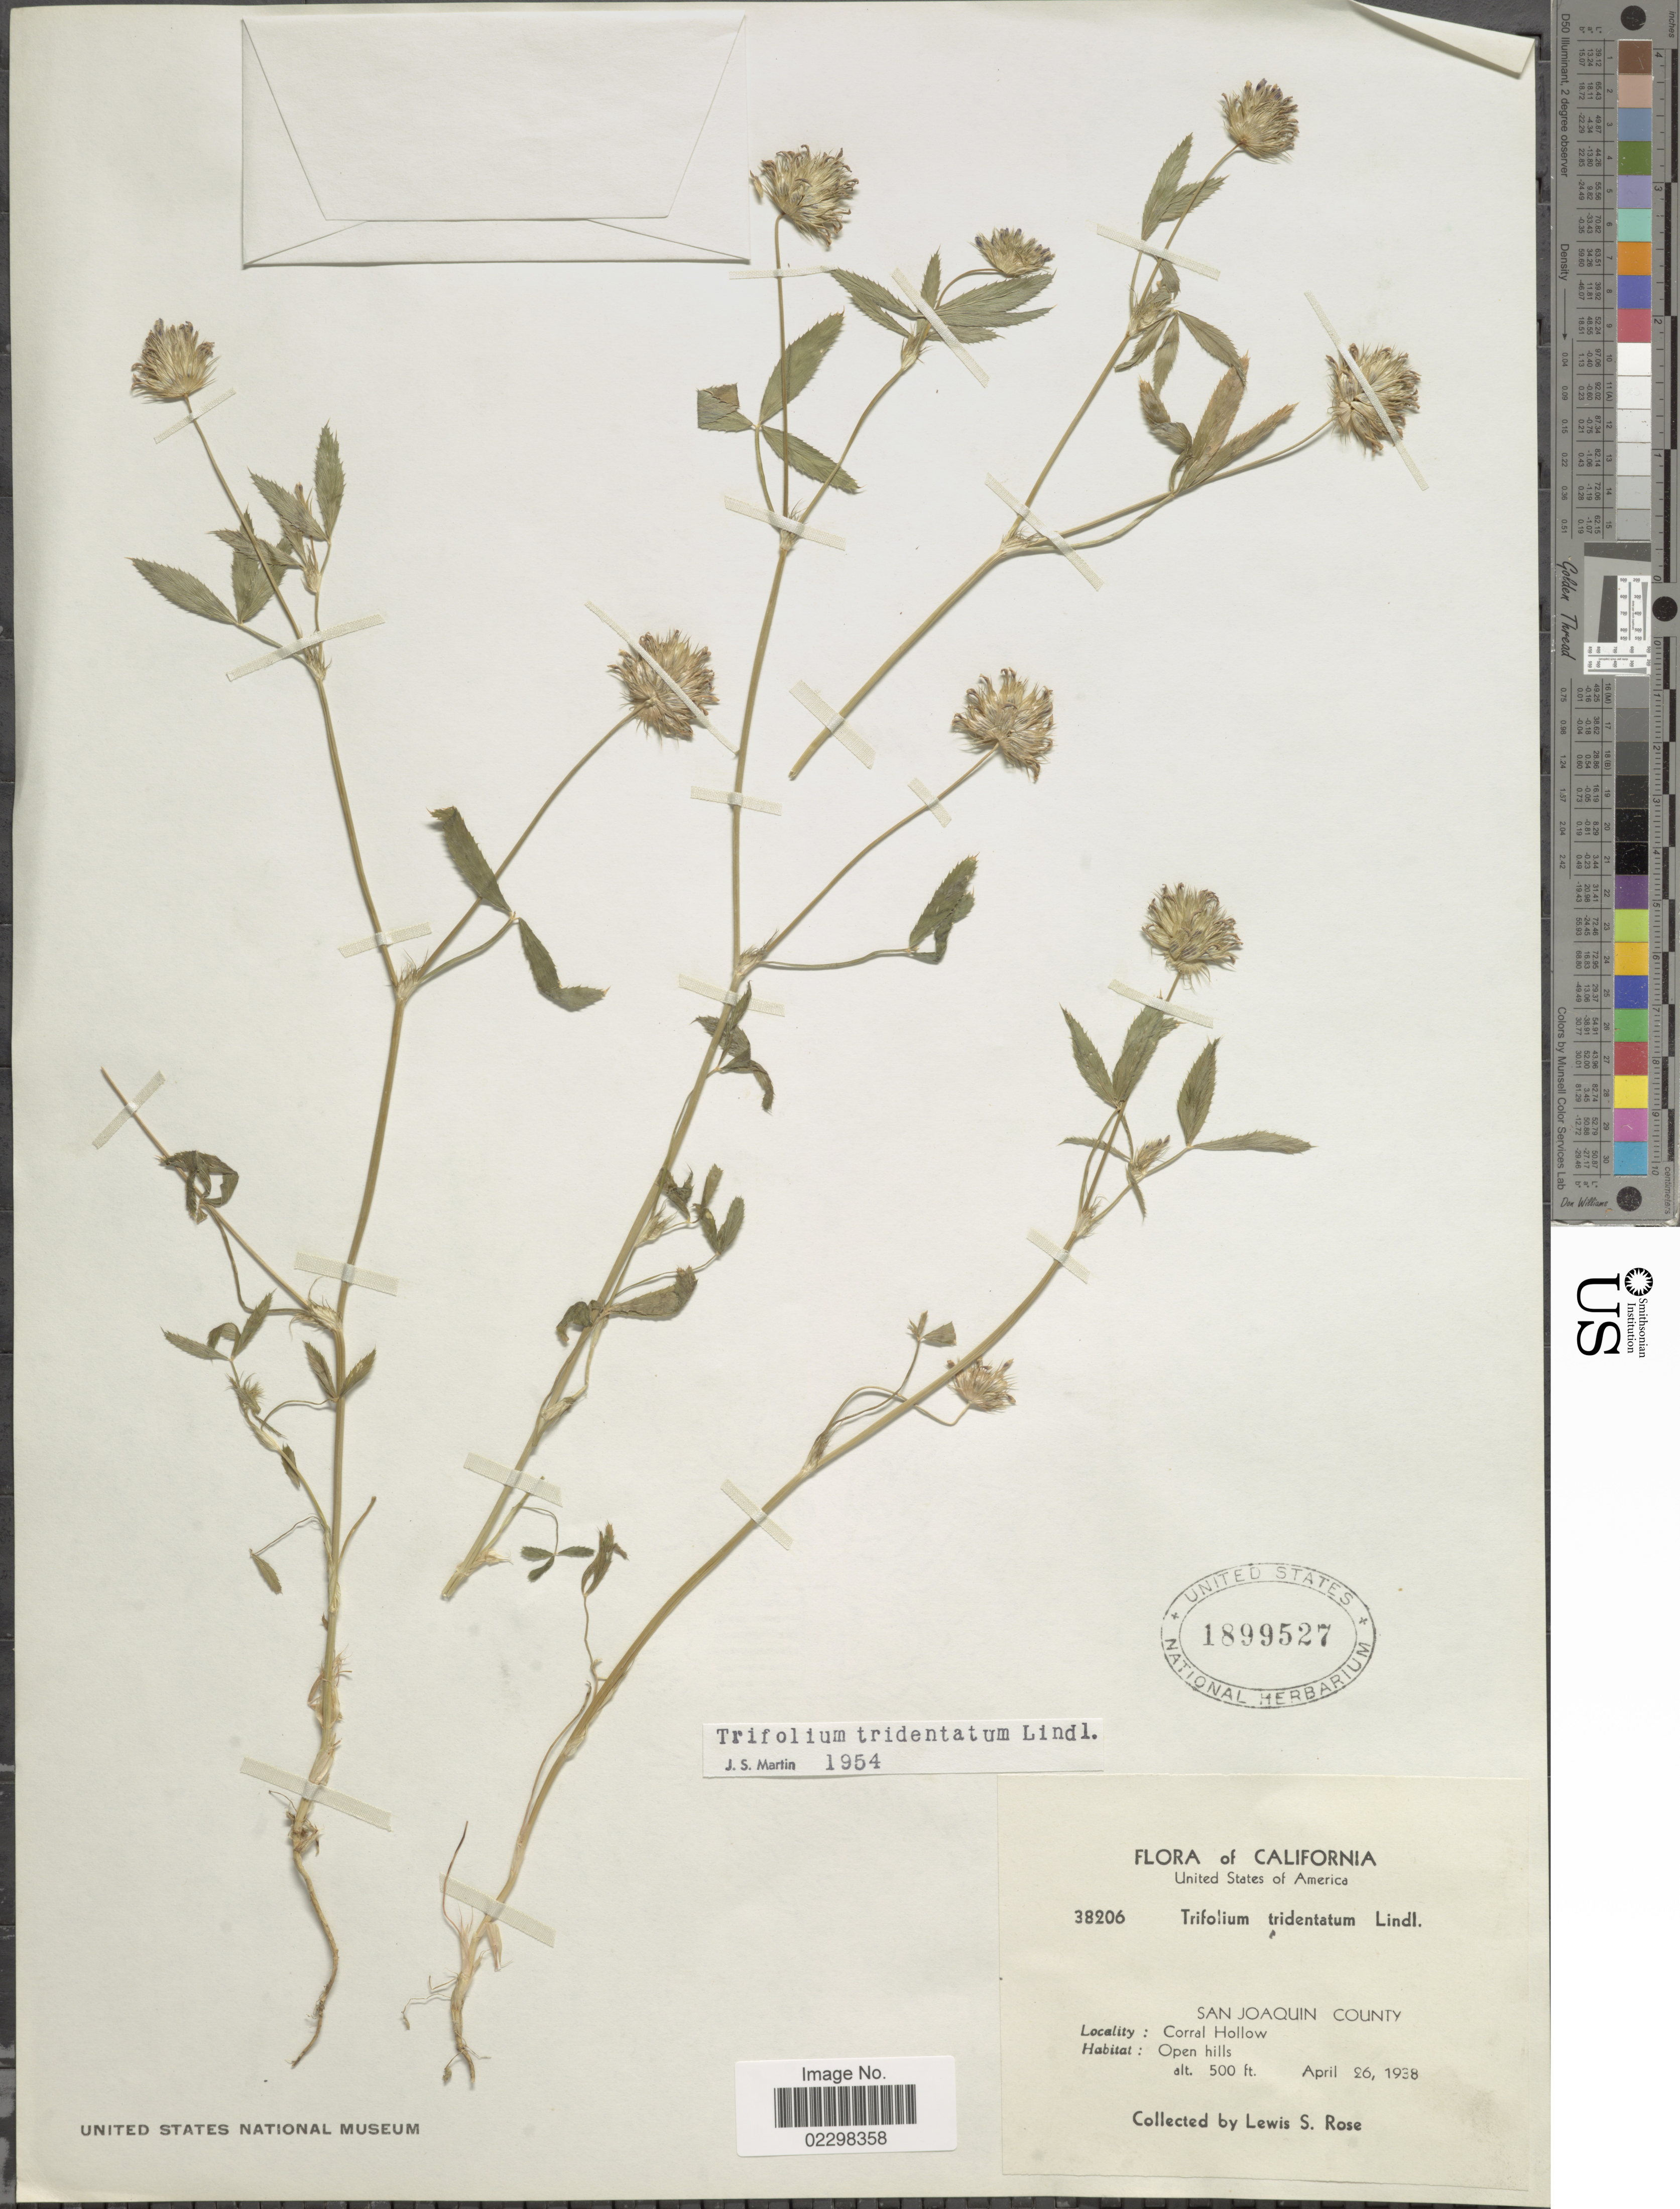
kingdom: Plantae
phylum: Tracheophyta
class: Magnoliopsida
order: Fabales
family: Fabaceae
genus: Trifolium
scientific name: Trifolium tridentatum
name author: Lindl.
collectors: L. S. Rose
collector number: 38206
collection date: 1938-04-26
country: United States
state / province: California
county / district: San Joaquin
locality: California, Corral Hollow, San Joaquin County.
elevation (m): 152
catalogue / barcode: US 1899527